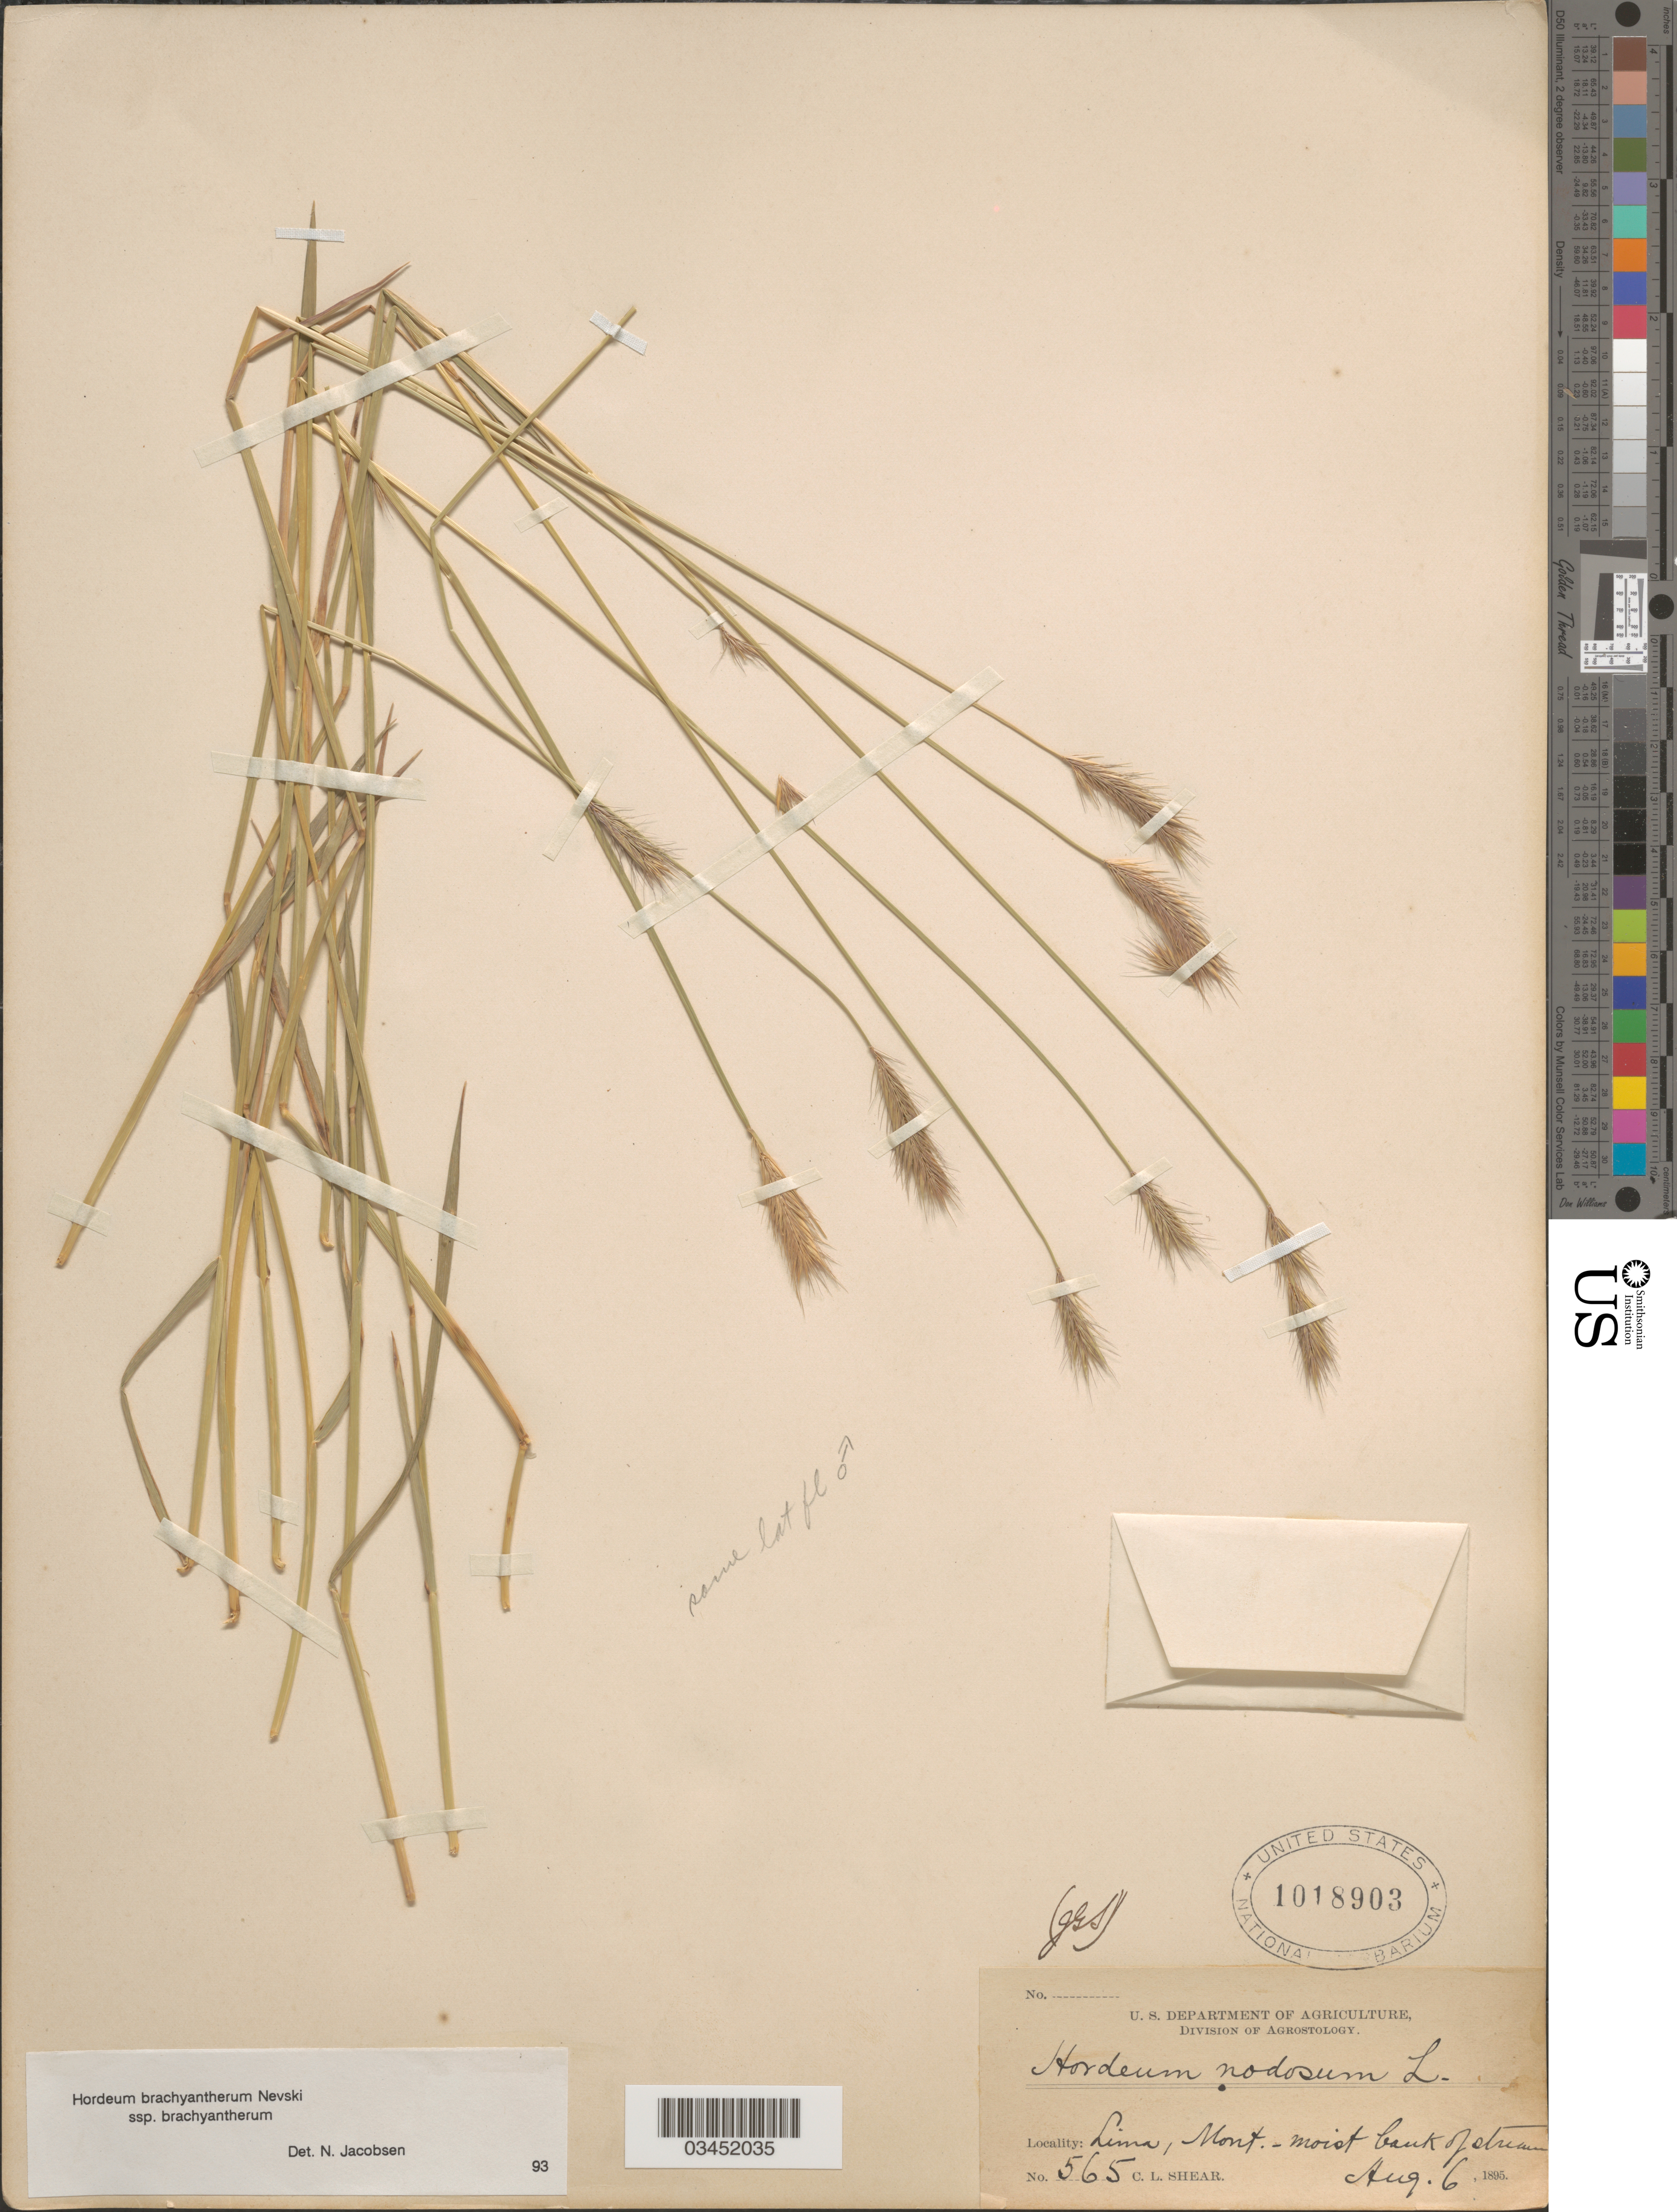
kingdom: Plantae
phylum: Tracheophyta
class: Liliopsida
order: Poales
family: Poaceae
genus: Hordeum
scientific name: Hordeum brachyantherum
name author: Nevski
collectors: C. L. Shear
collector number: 565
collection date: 1895-08-06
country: United States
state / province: Montana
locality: Lima.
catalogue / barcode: US 1018903